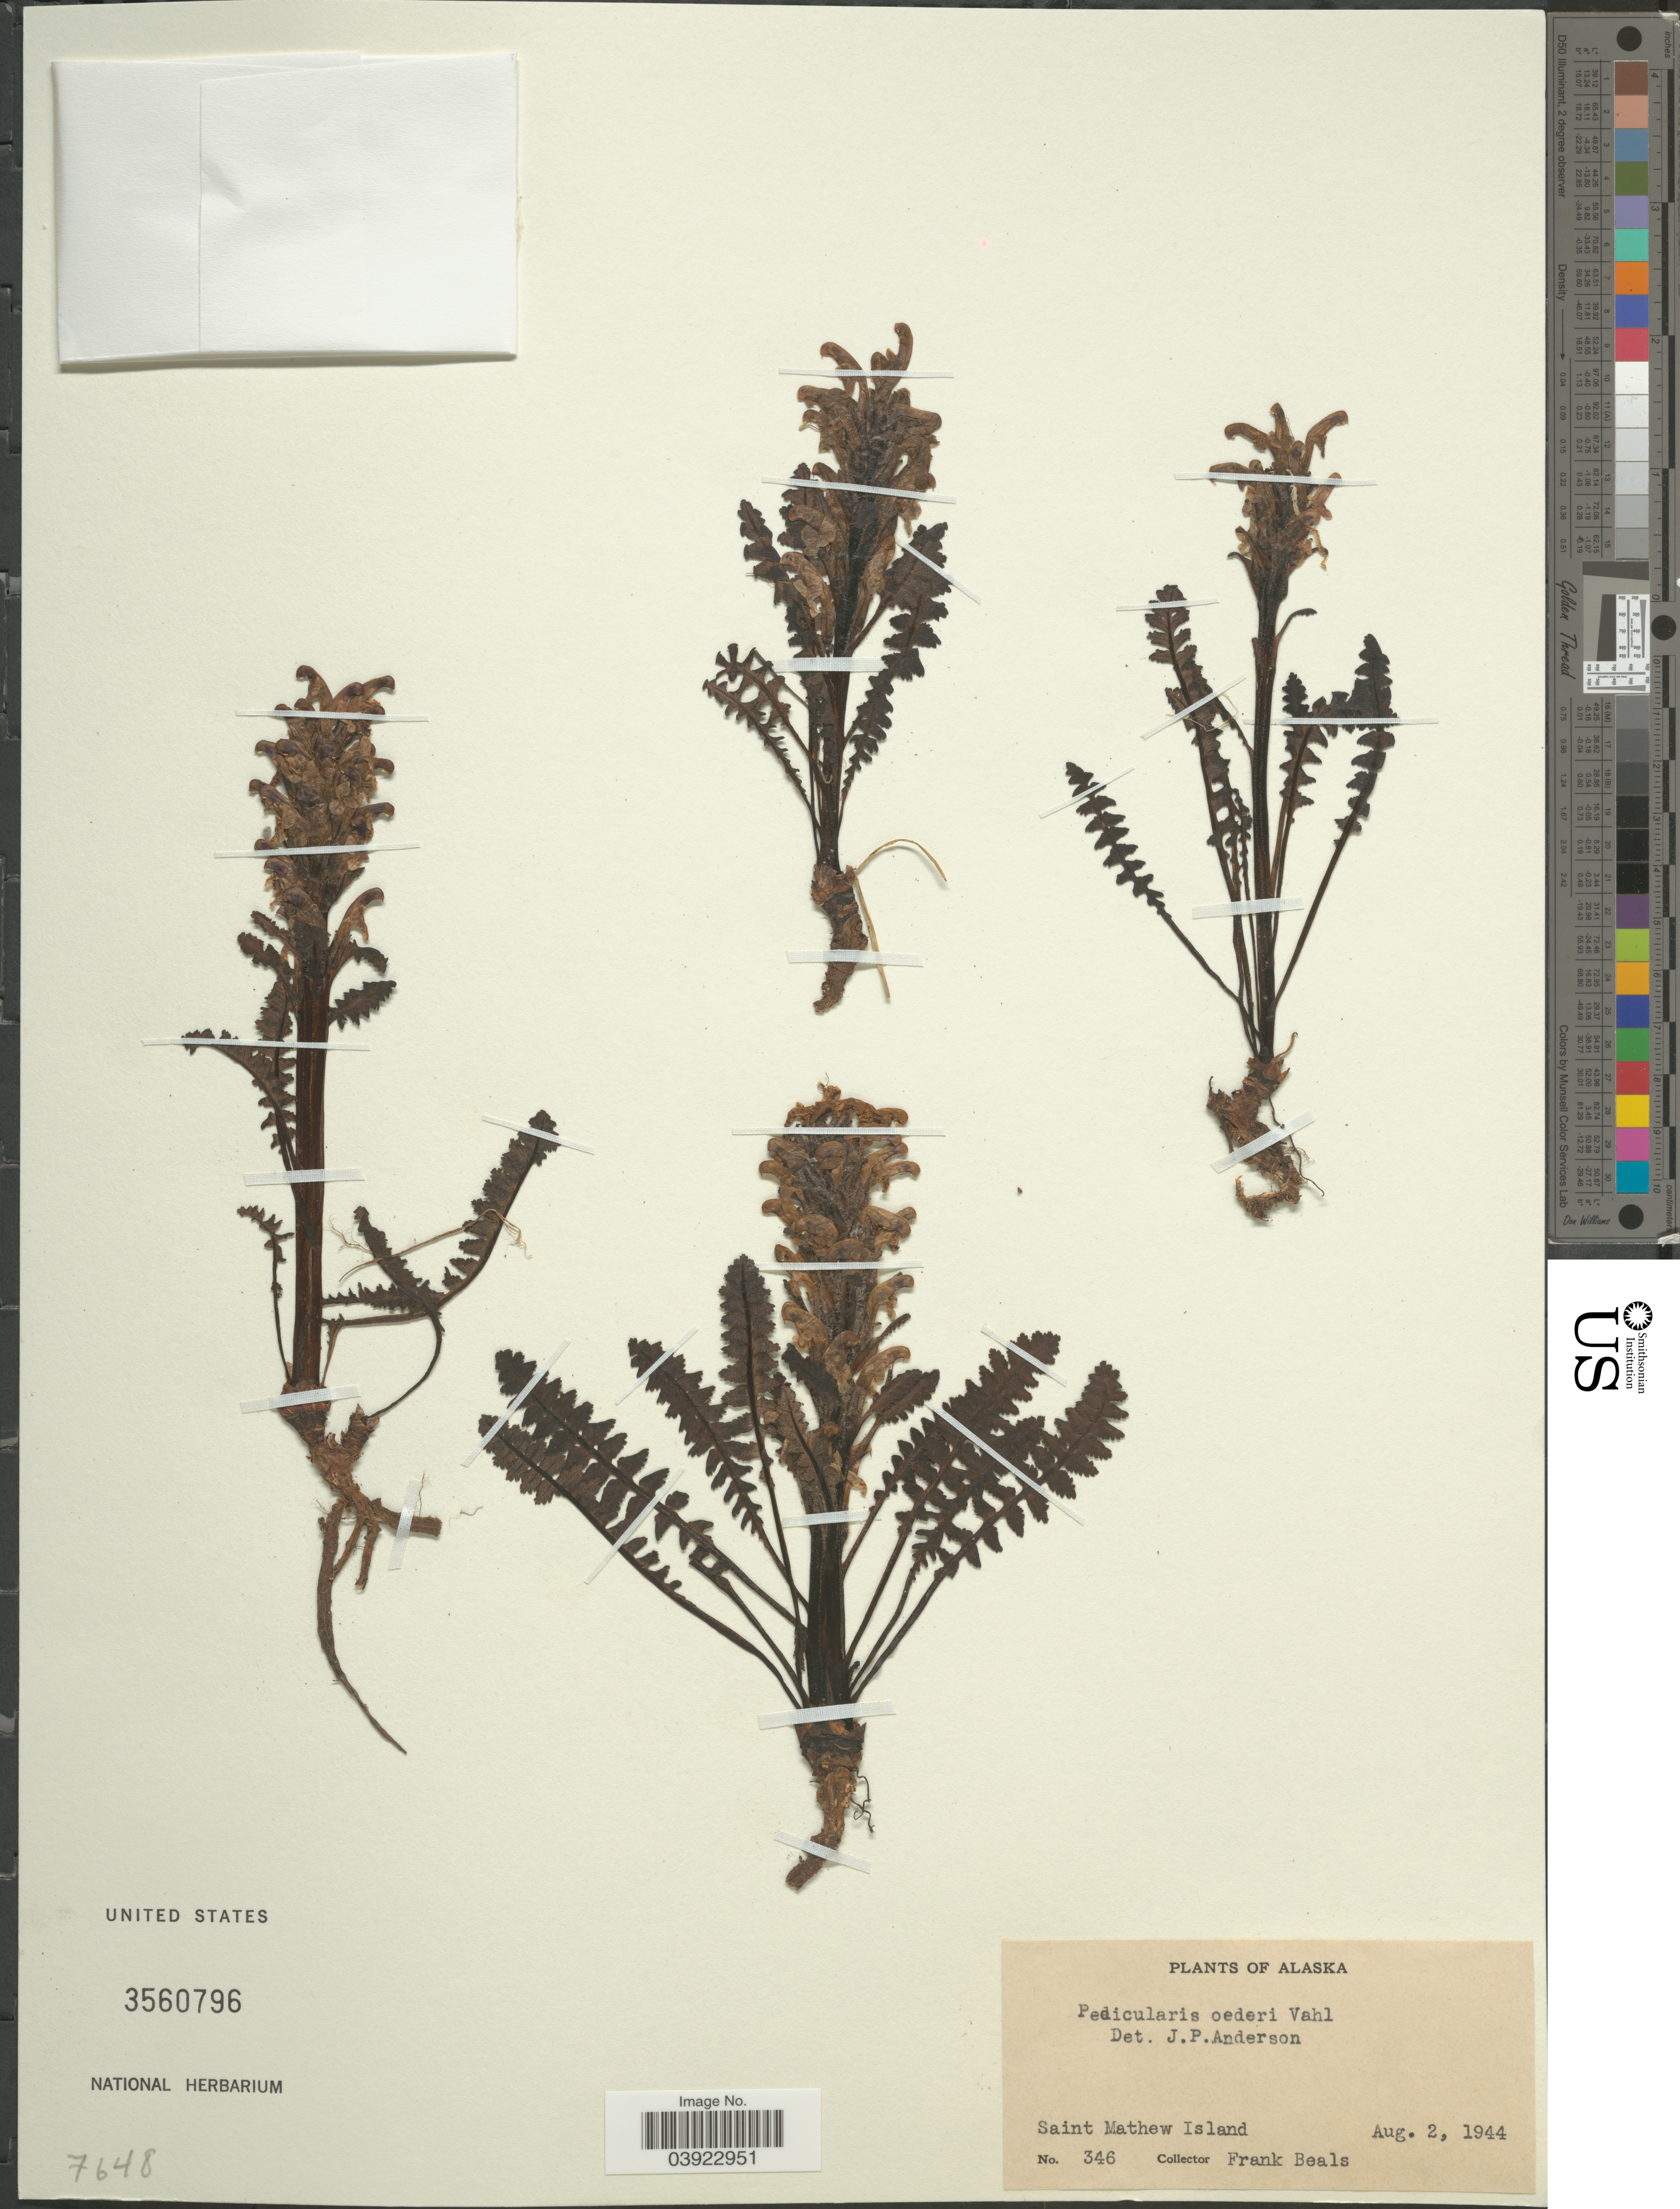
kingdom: Plantae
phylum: Tracheophyta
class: Magnoliopsida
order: Lamiales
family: Orobanchaceae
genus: Pedicularis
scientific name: Pedicularis oederi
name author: Vahl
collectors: F. Beals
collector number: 346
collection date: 1944-08-02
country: United States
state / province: Alaska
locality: Saint Mathew Island.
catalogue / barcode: US 3560796